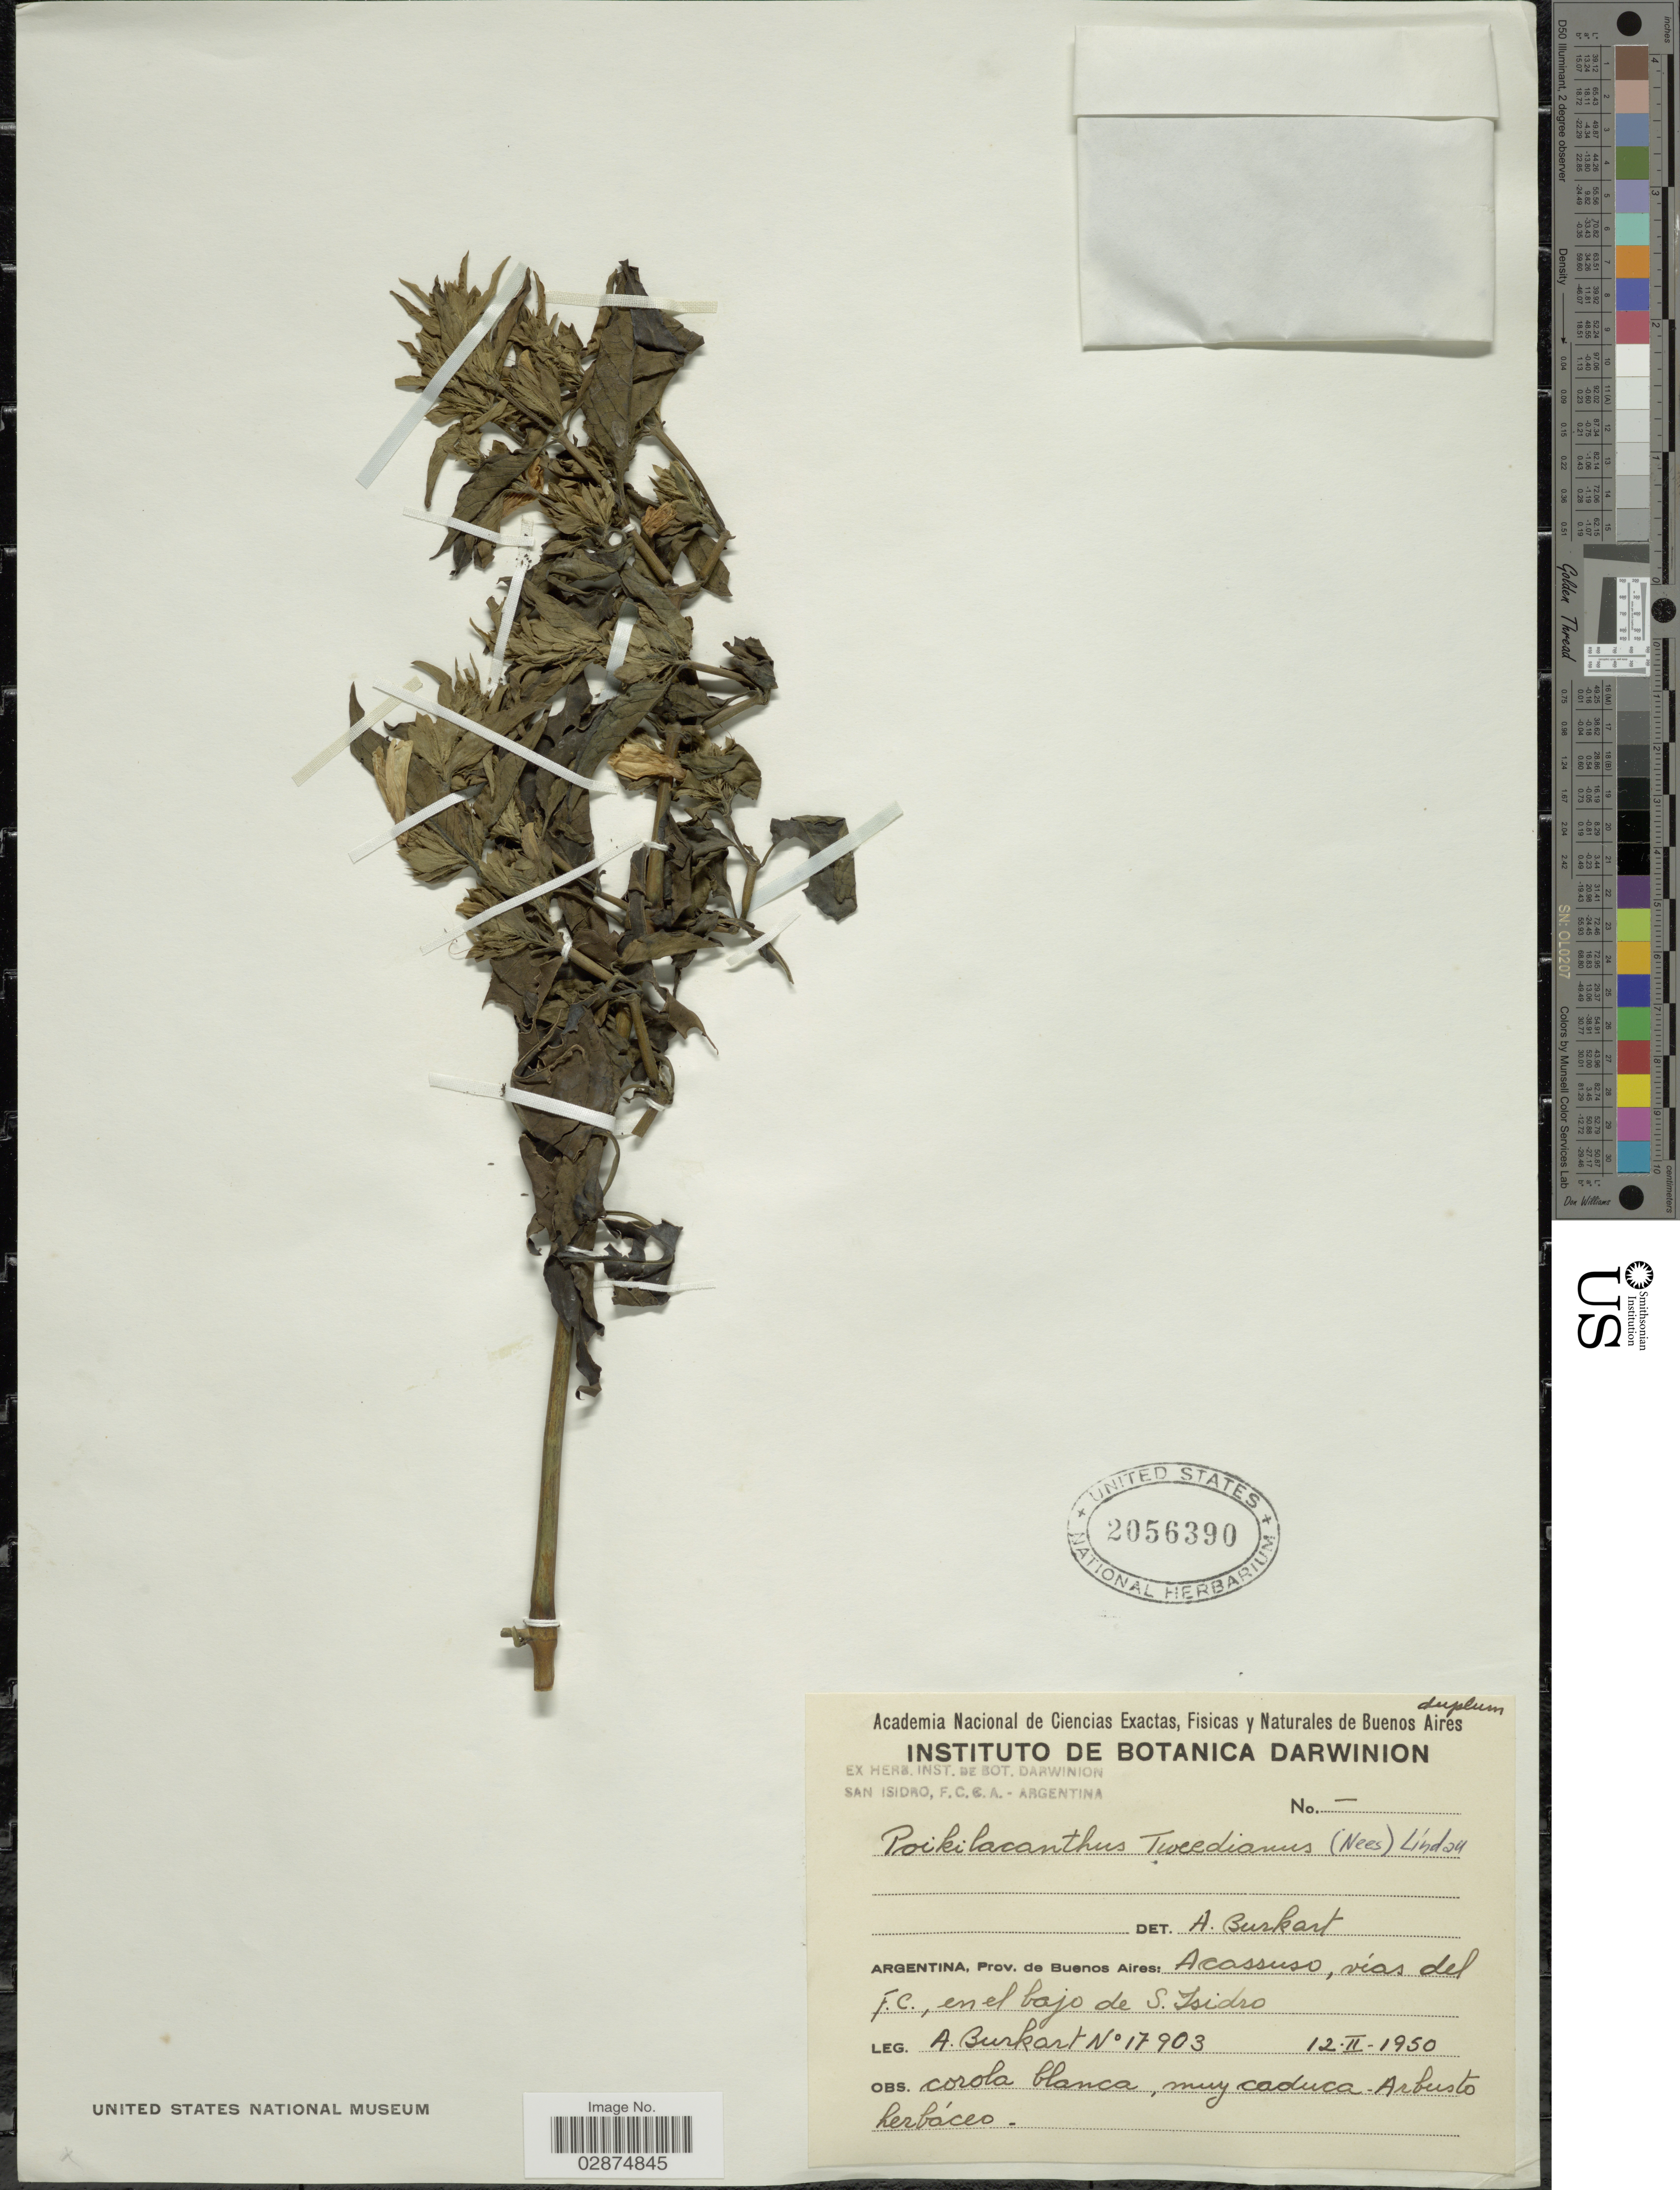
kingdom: Plantae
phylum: Tracheophyta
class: Magnoliopsida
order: Lamiales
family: Acanthaceae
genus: Poikilacanthus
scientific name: Poikilacanthus sp.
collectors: A. E. Burkart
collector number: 17903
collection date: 1950-02-12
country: Argentina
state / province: Buenos Aires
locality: Acassuso, vias del F.C., en el bajo de S. Isidro.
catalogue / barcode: US 2056390